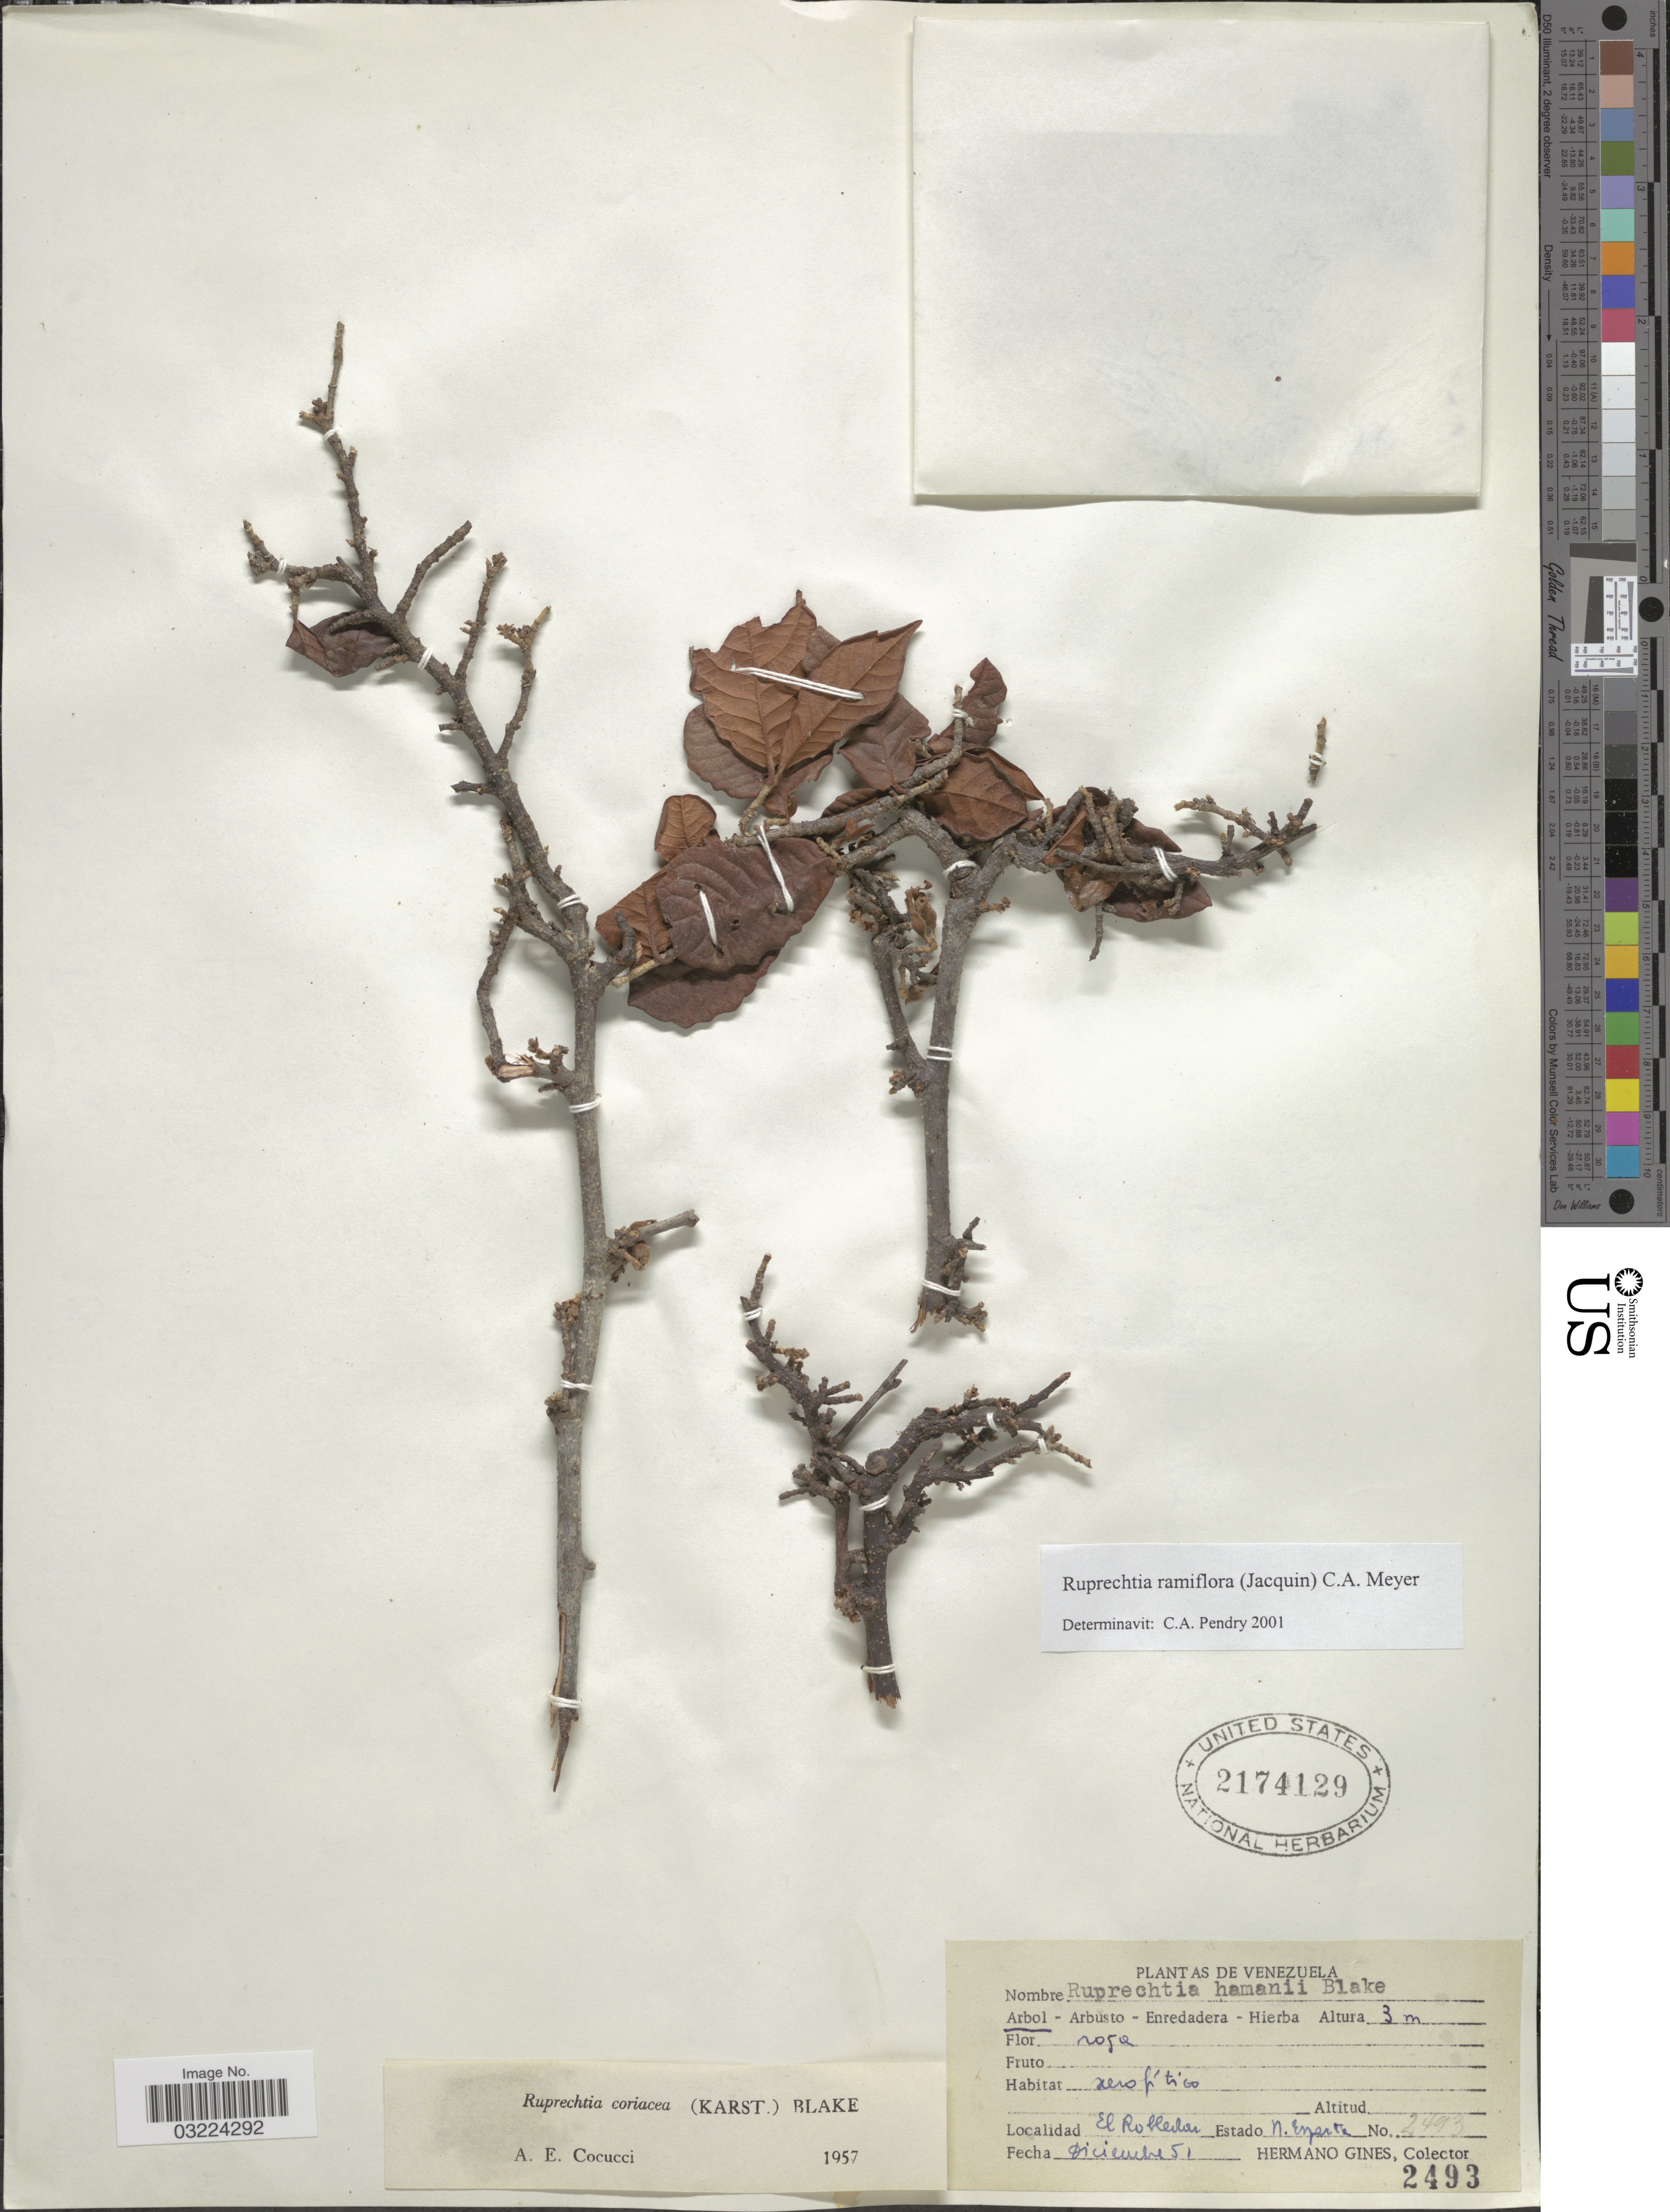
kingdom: Plantae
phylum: Tracheophyta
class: Magnoliopsida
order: Caryophyllales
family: Polygonaceae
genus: Ruprechtia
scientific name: Ruprechtia ramiflora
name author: (Jacq.) C.A. Mey.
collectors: Bro. Gines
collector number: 2493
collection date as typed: Transcribed d/m/y: /12/51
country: Venezuela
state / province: Nueva Esparta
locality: El Robledar [Robledal], Estado N. Esparta [State of Nueva Esparta]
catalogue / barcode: US 2174129